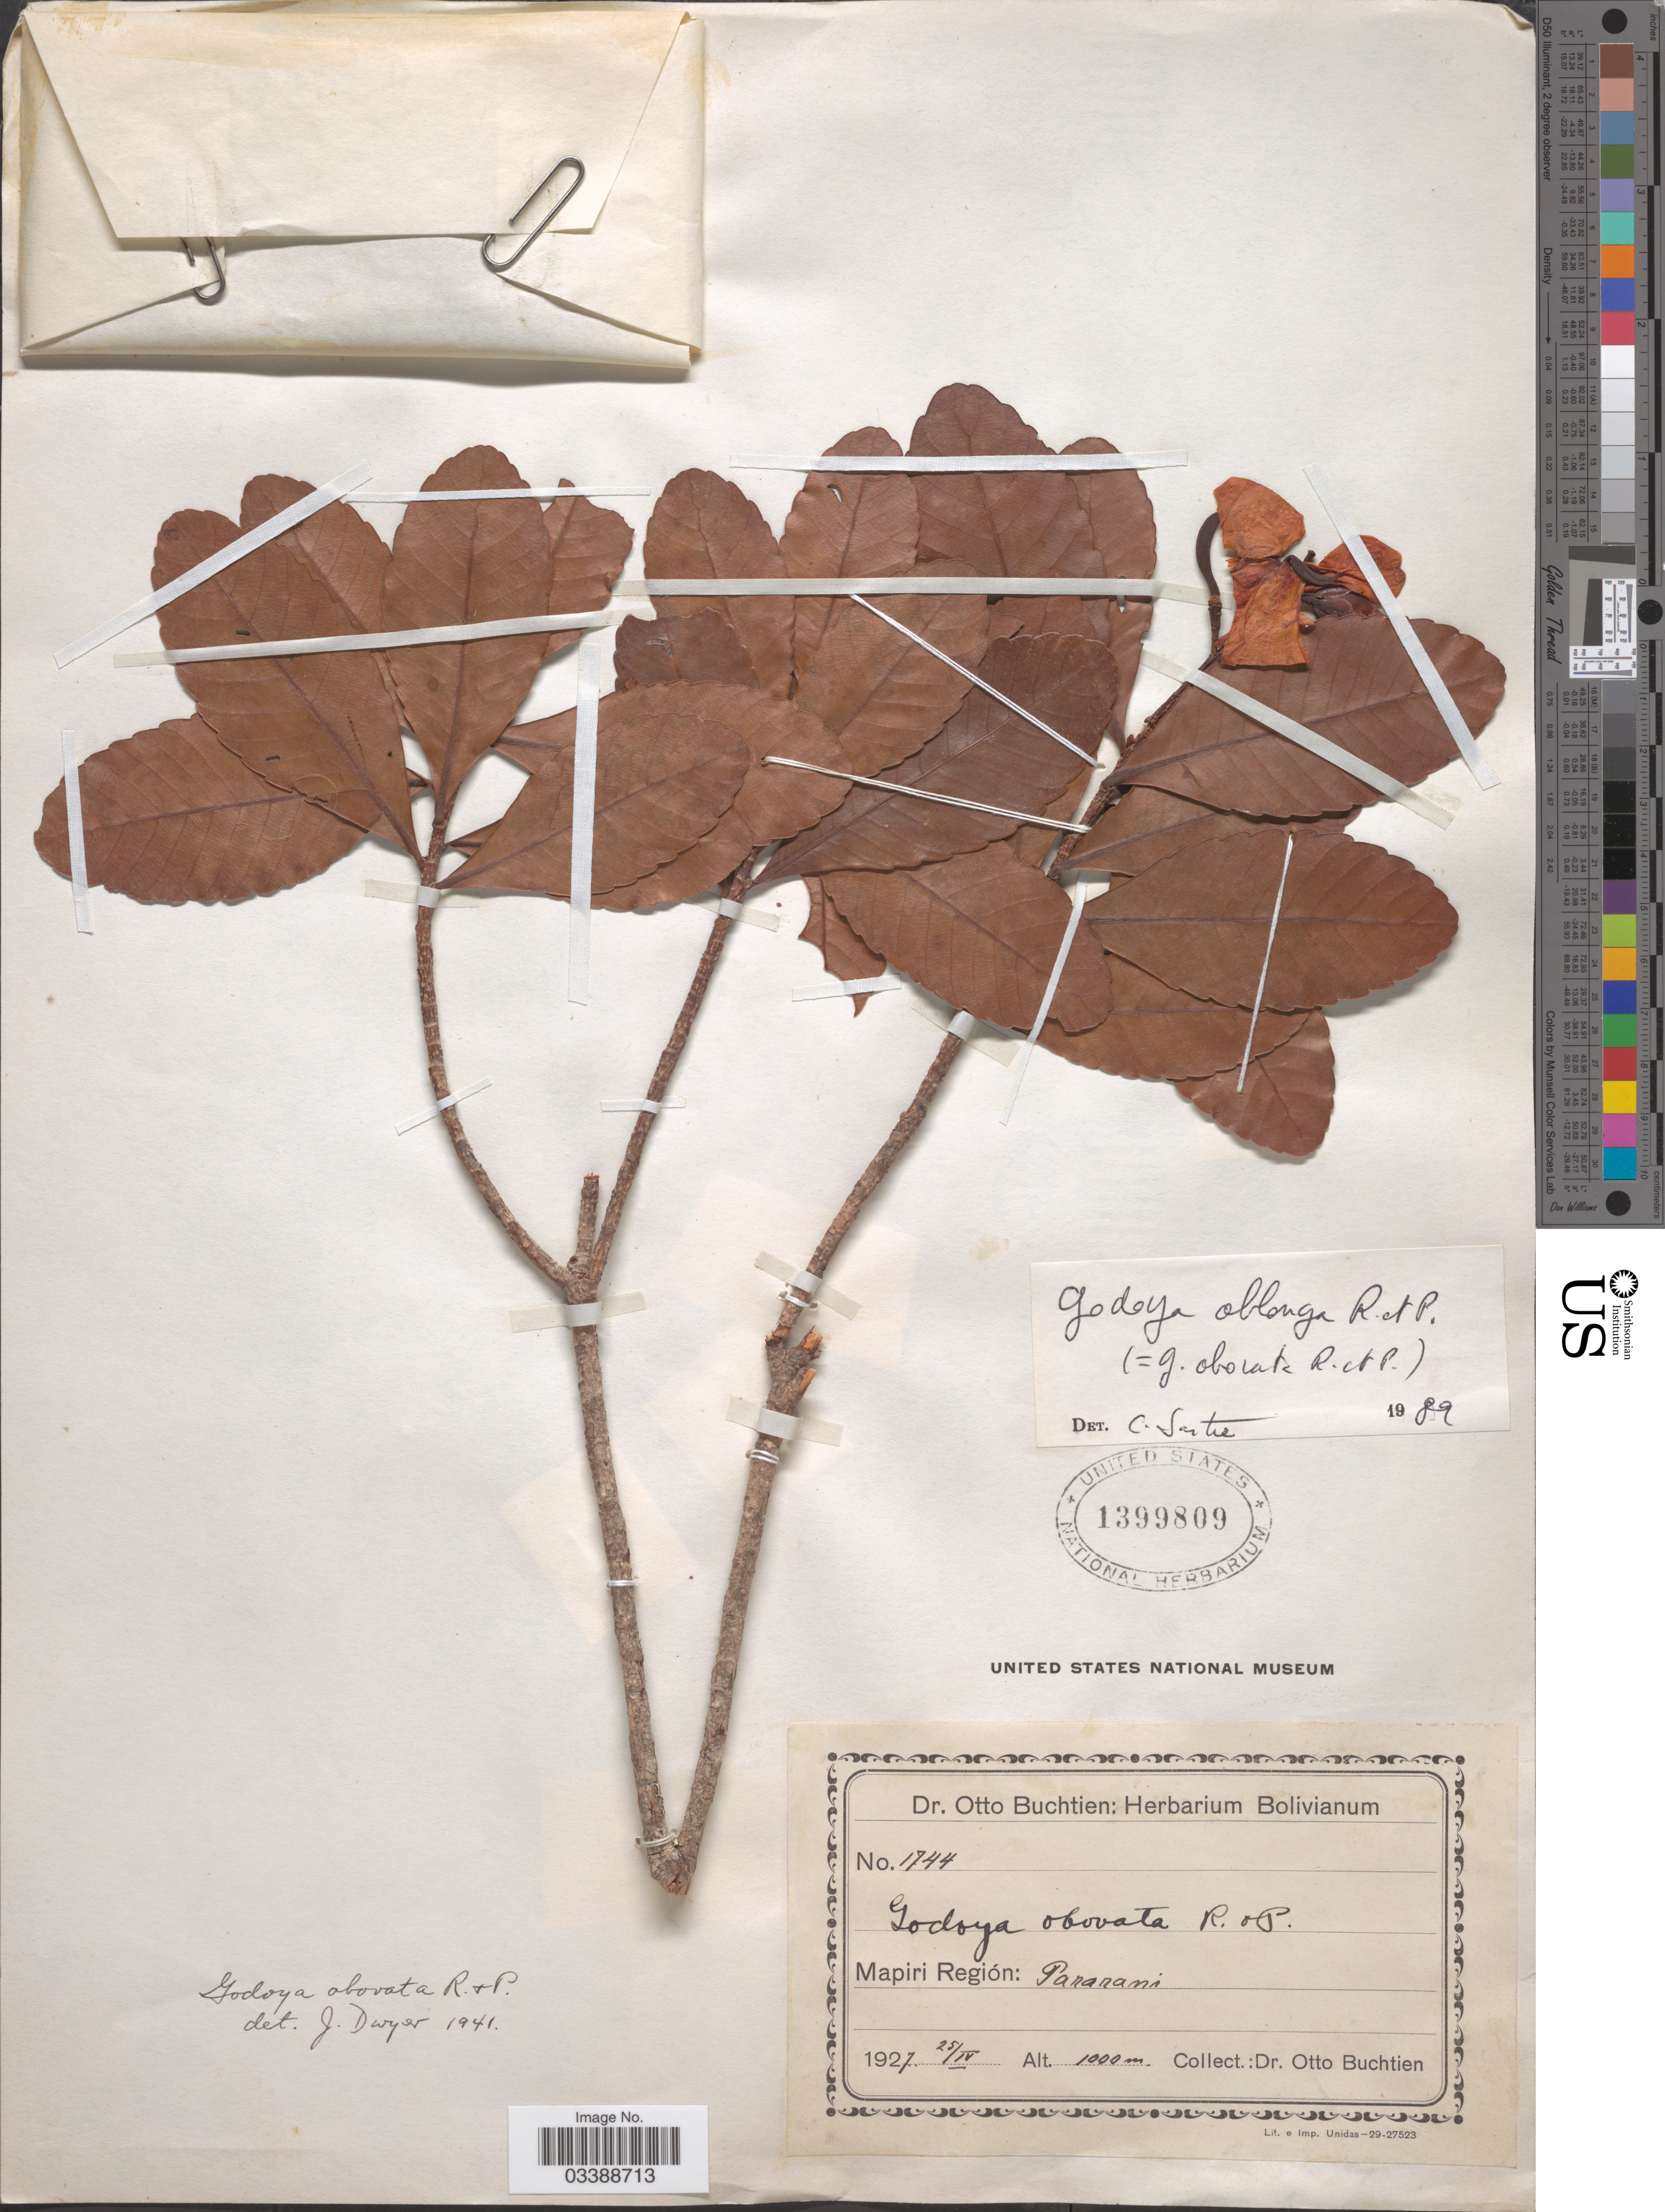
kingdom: Plantae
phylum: Tracheophyta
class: Magnoliopsida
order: Malpighiales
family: Ochnaceae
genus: Godoya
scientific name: Godoya oblonga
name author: Ruiz & Pav.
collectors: O. Buchtien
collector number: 1744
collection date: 1927-04-25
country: Bolivia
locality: Mapiri Región: Pararani.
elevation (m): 1000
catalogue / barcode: US 1399809